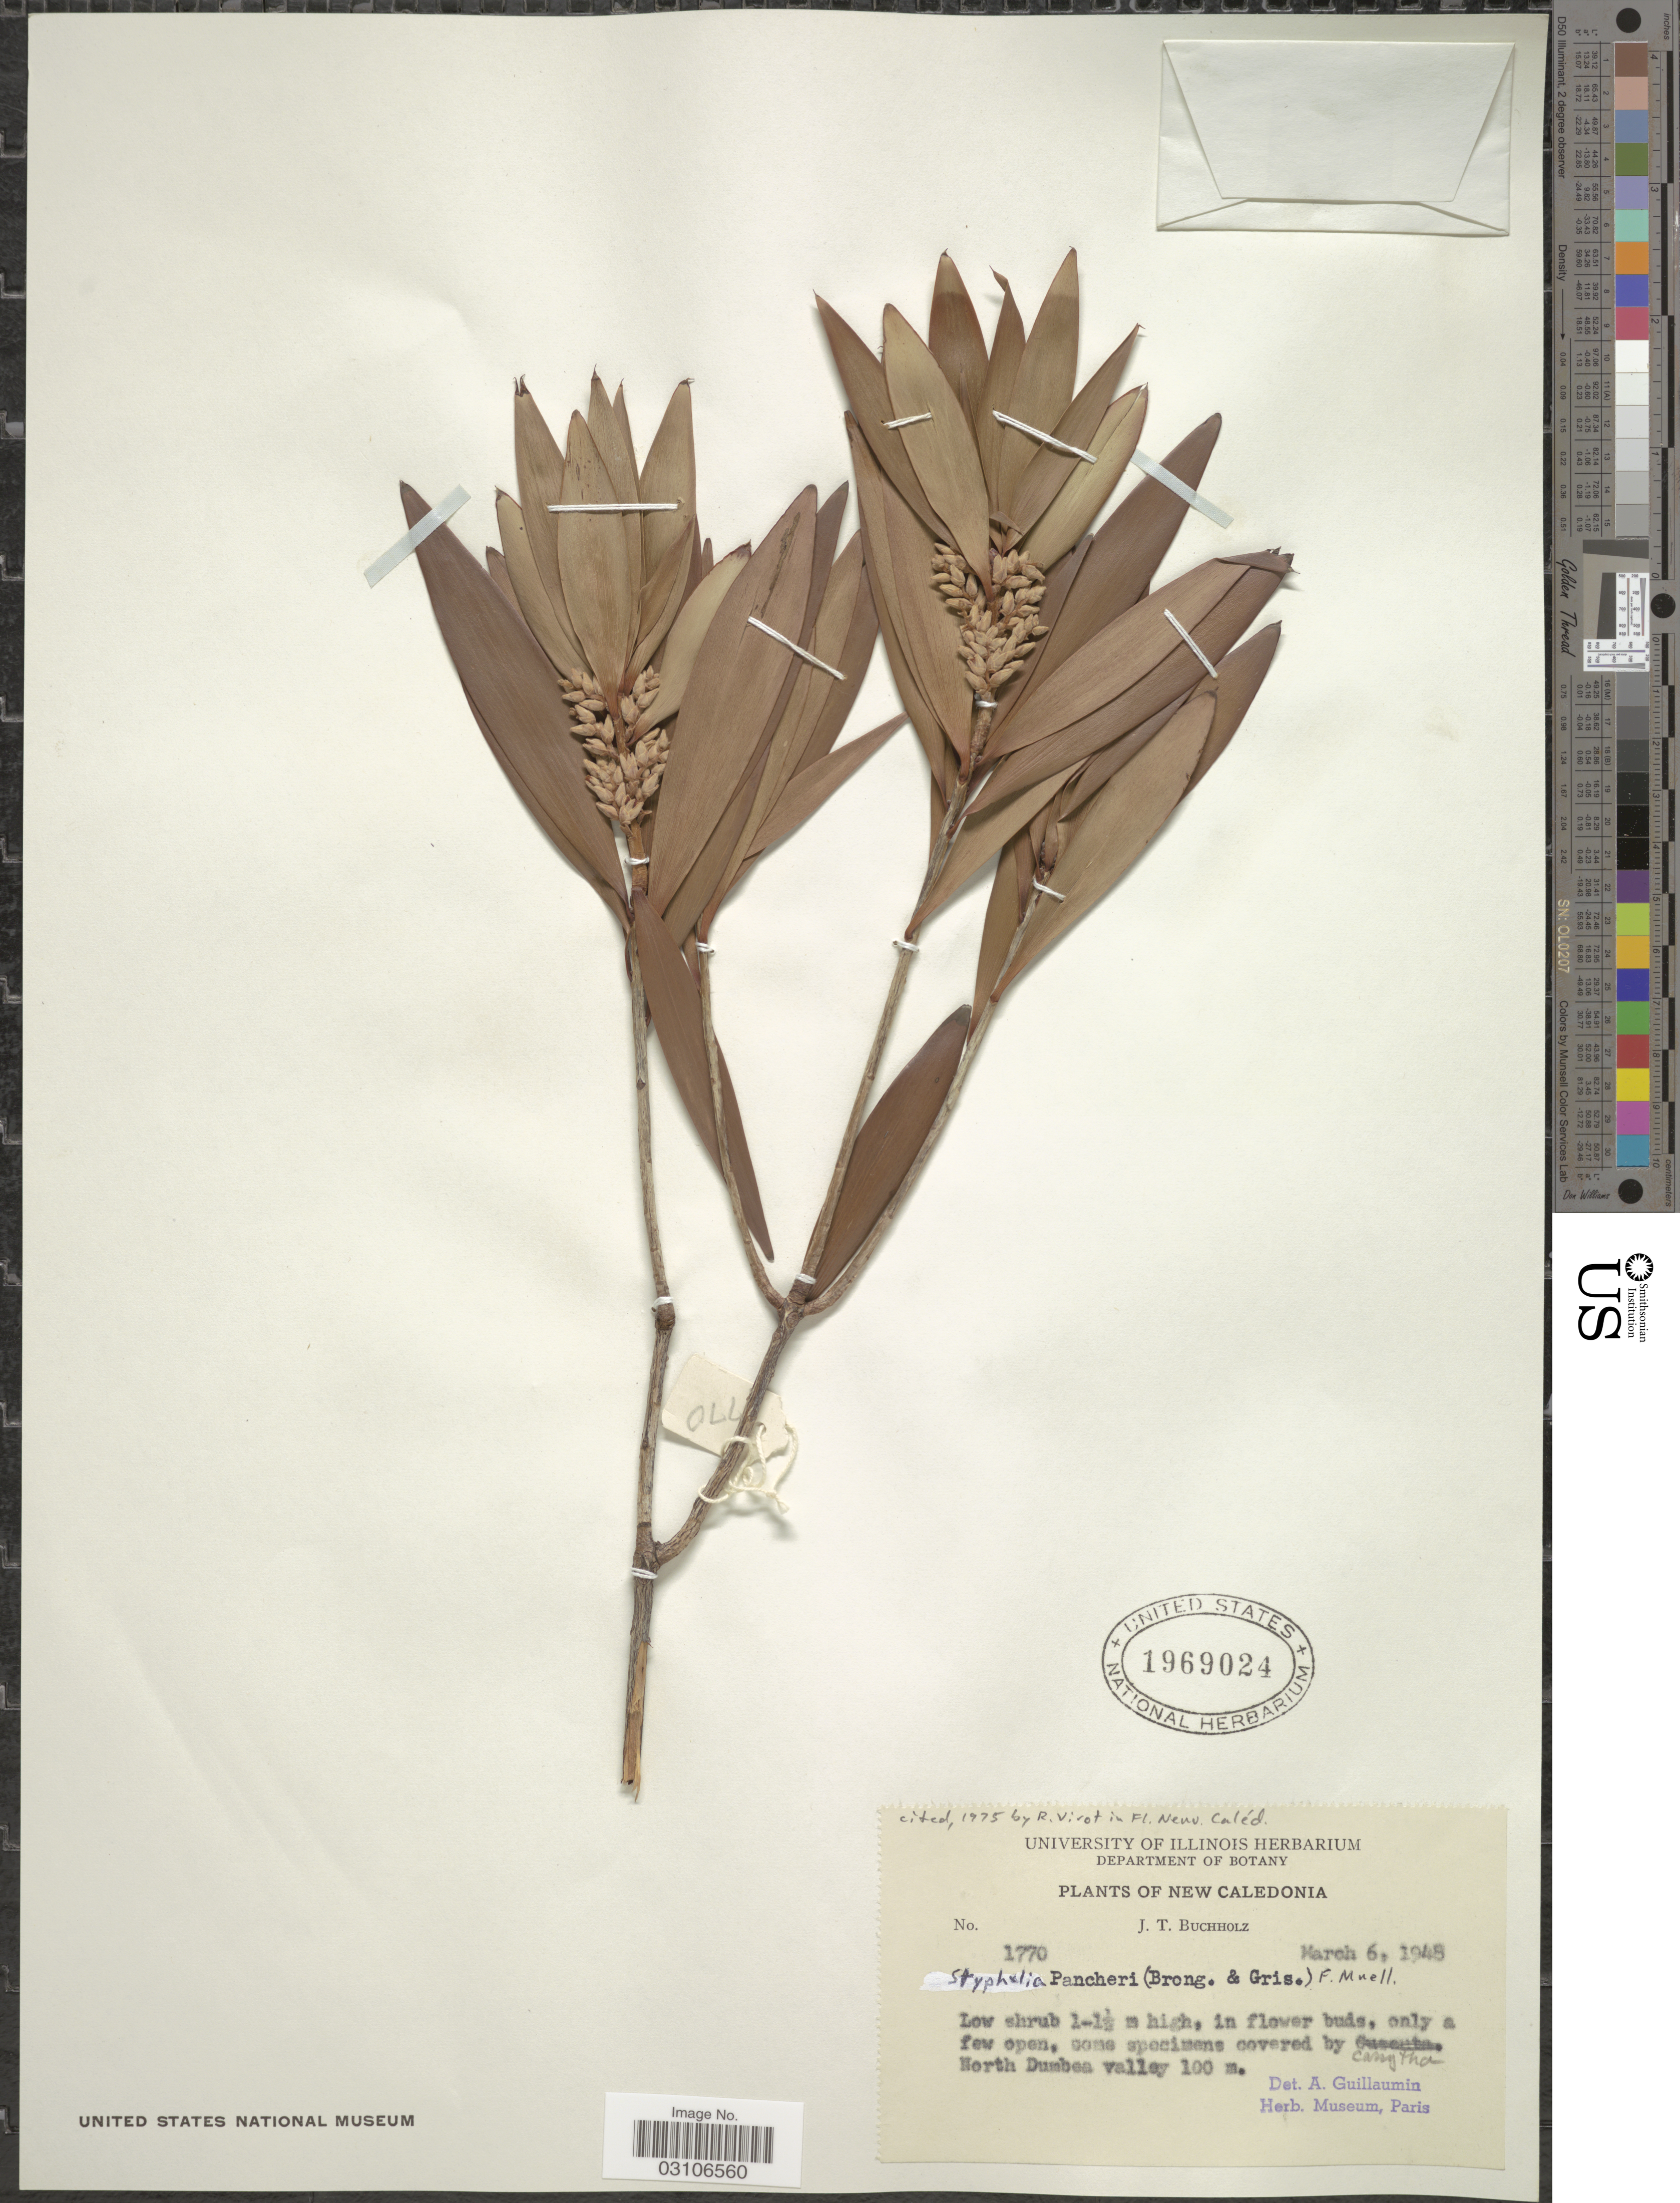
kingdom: Plantae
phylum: Tracheophyta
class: Magnoliopsida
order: Ericales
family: Ericaceae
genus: Styphelia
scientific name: Styphelia pancheri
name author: (Brongn. & Gris) F. Muell.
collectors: J. T. Buchholz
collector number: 1770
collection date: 1948-03-06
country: New Caledonia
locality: North Dumbea valley.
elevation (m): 100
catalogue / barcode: US 1969024